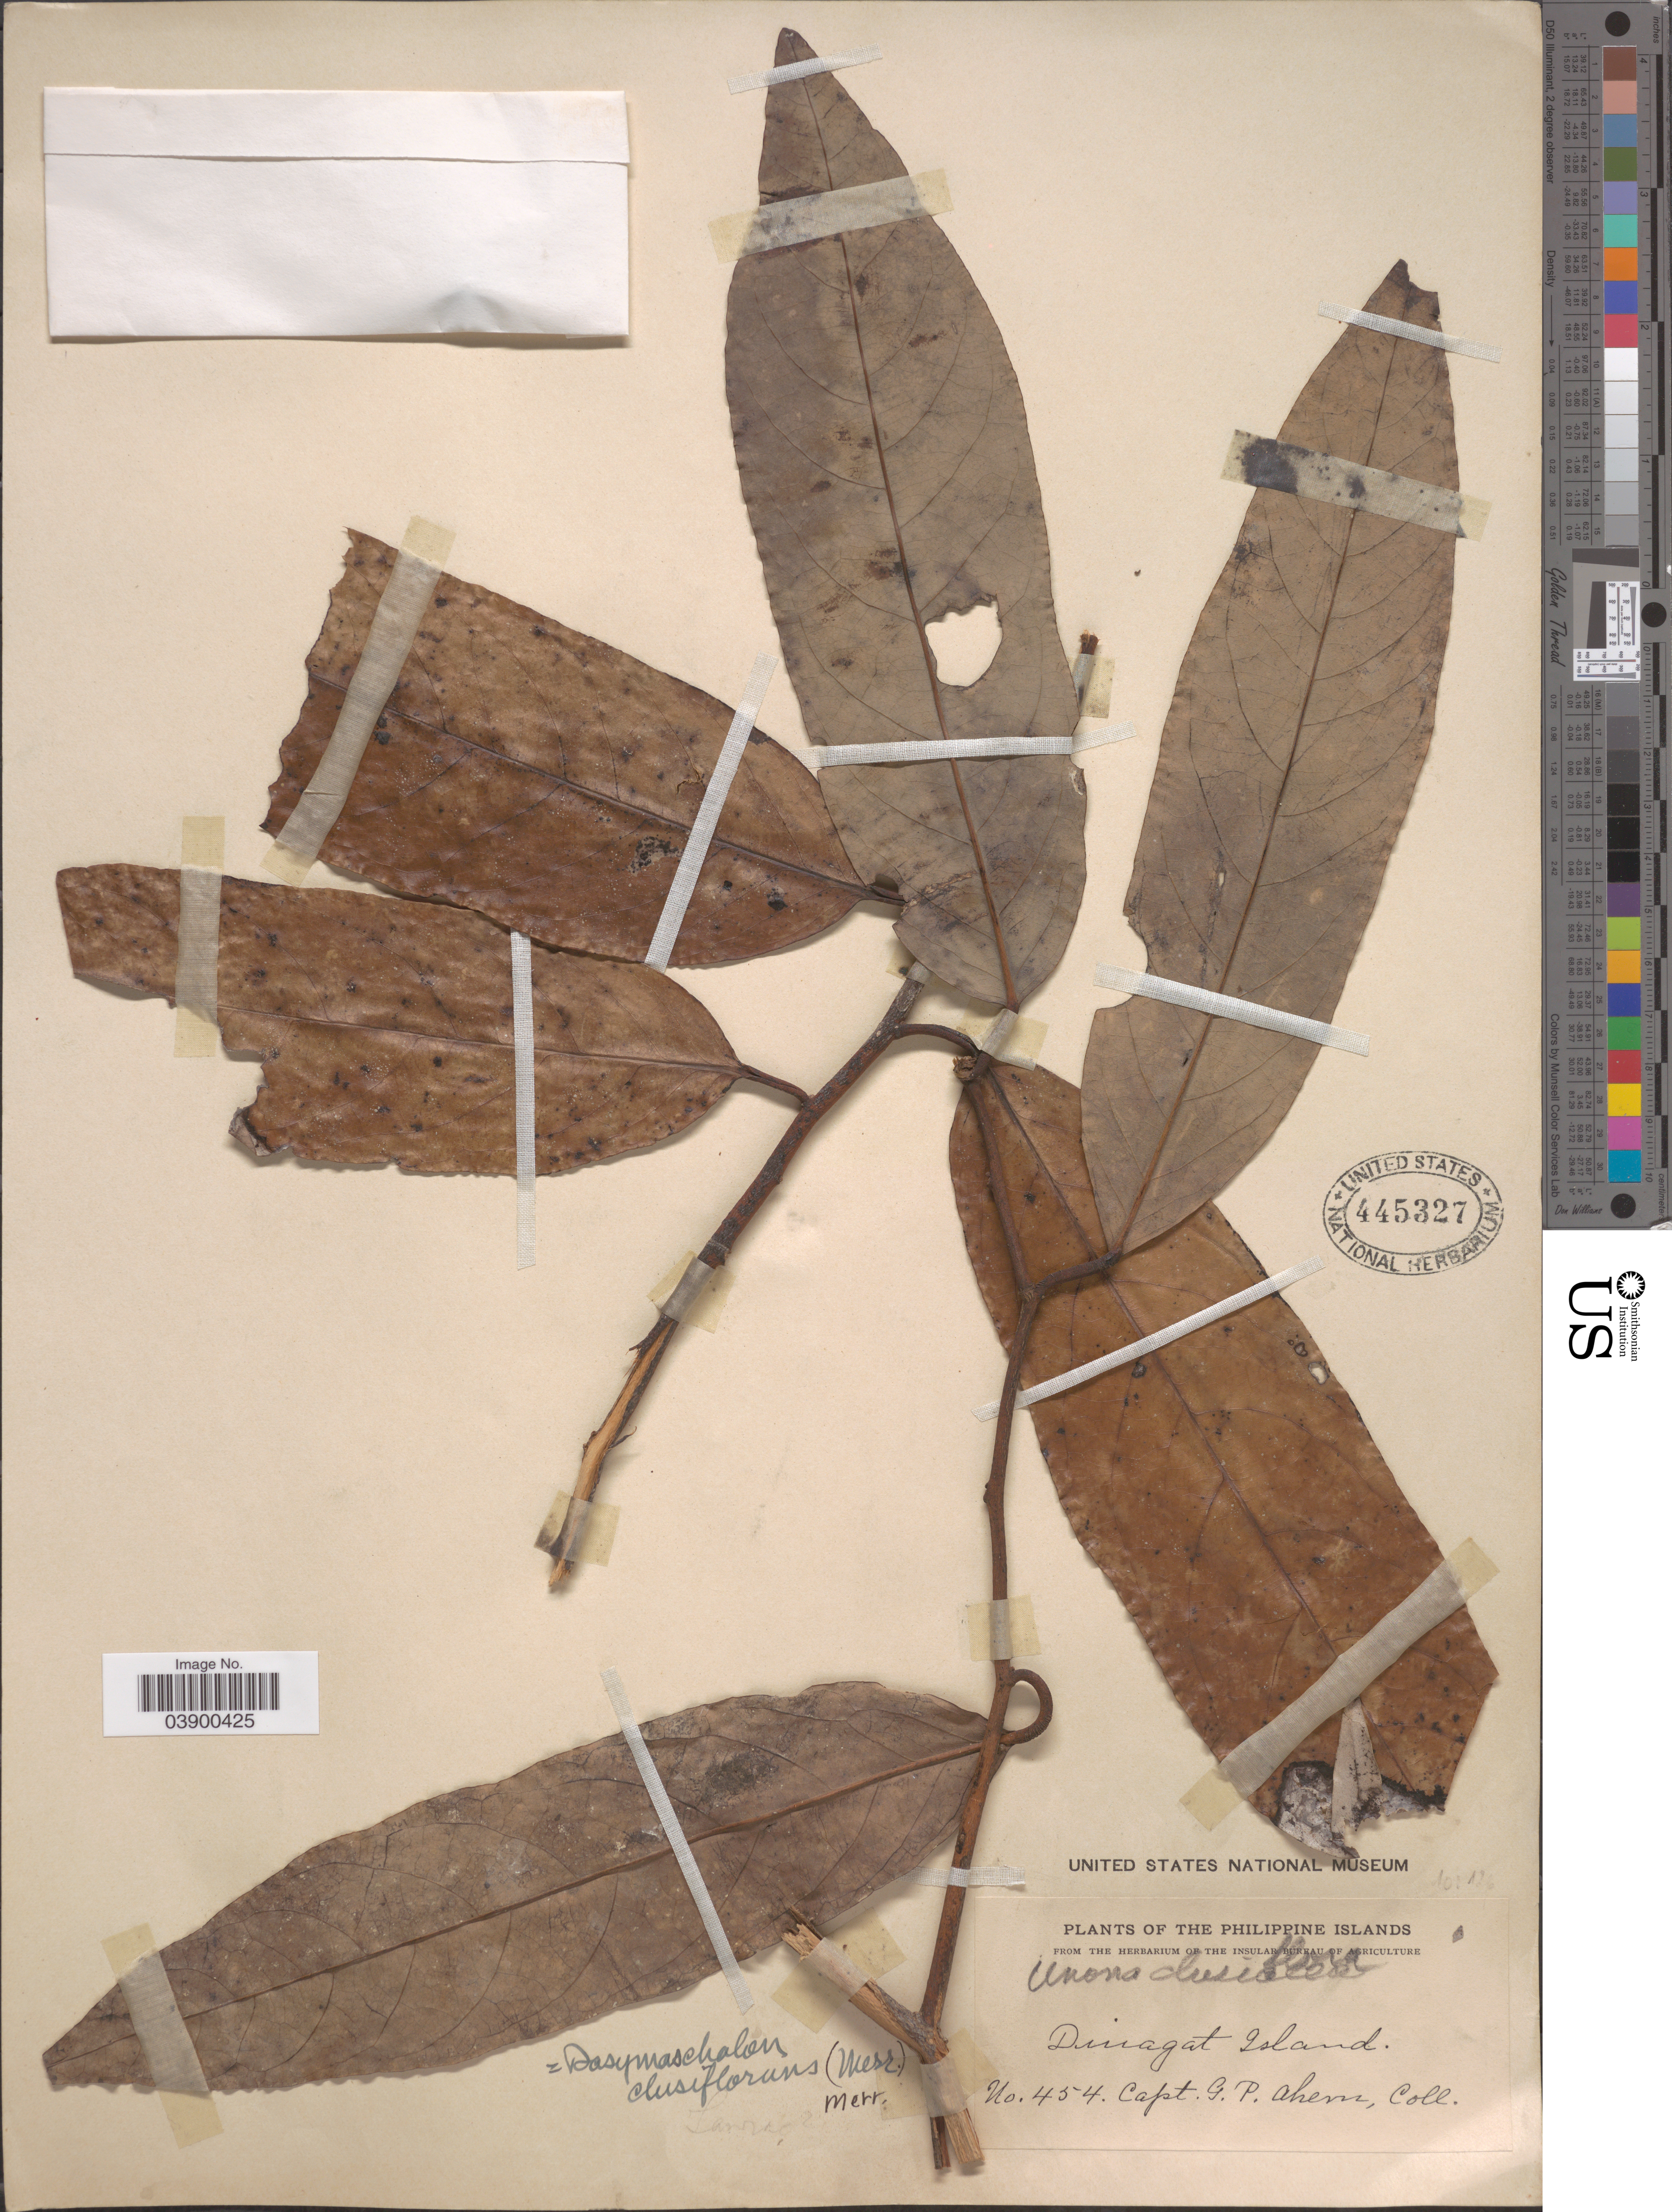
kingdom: Plantae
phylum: Tracheophyta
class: Magnoliopsida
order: Magnoliales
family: Annonaceae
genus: Dasymaschalon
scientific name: Dasymaschalon clusiflorum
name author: (Merr.) Merr.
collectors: G. Ahern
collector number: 454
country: Philippines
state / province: Caraga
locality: Philippine Islands. Dinagat Island.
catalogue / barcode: US 445327